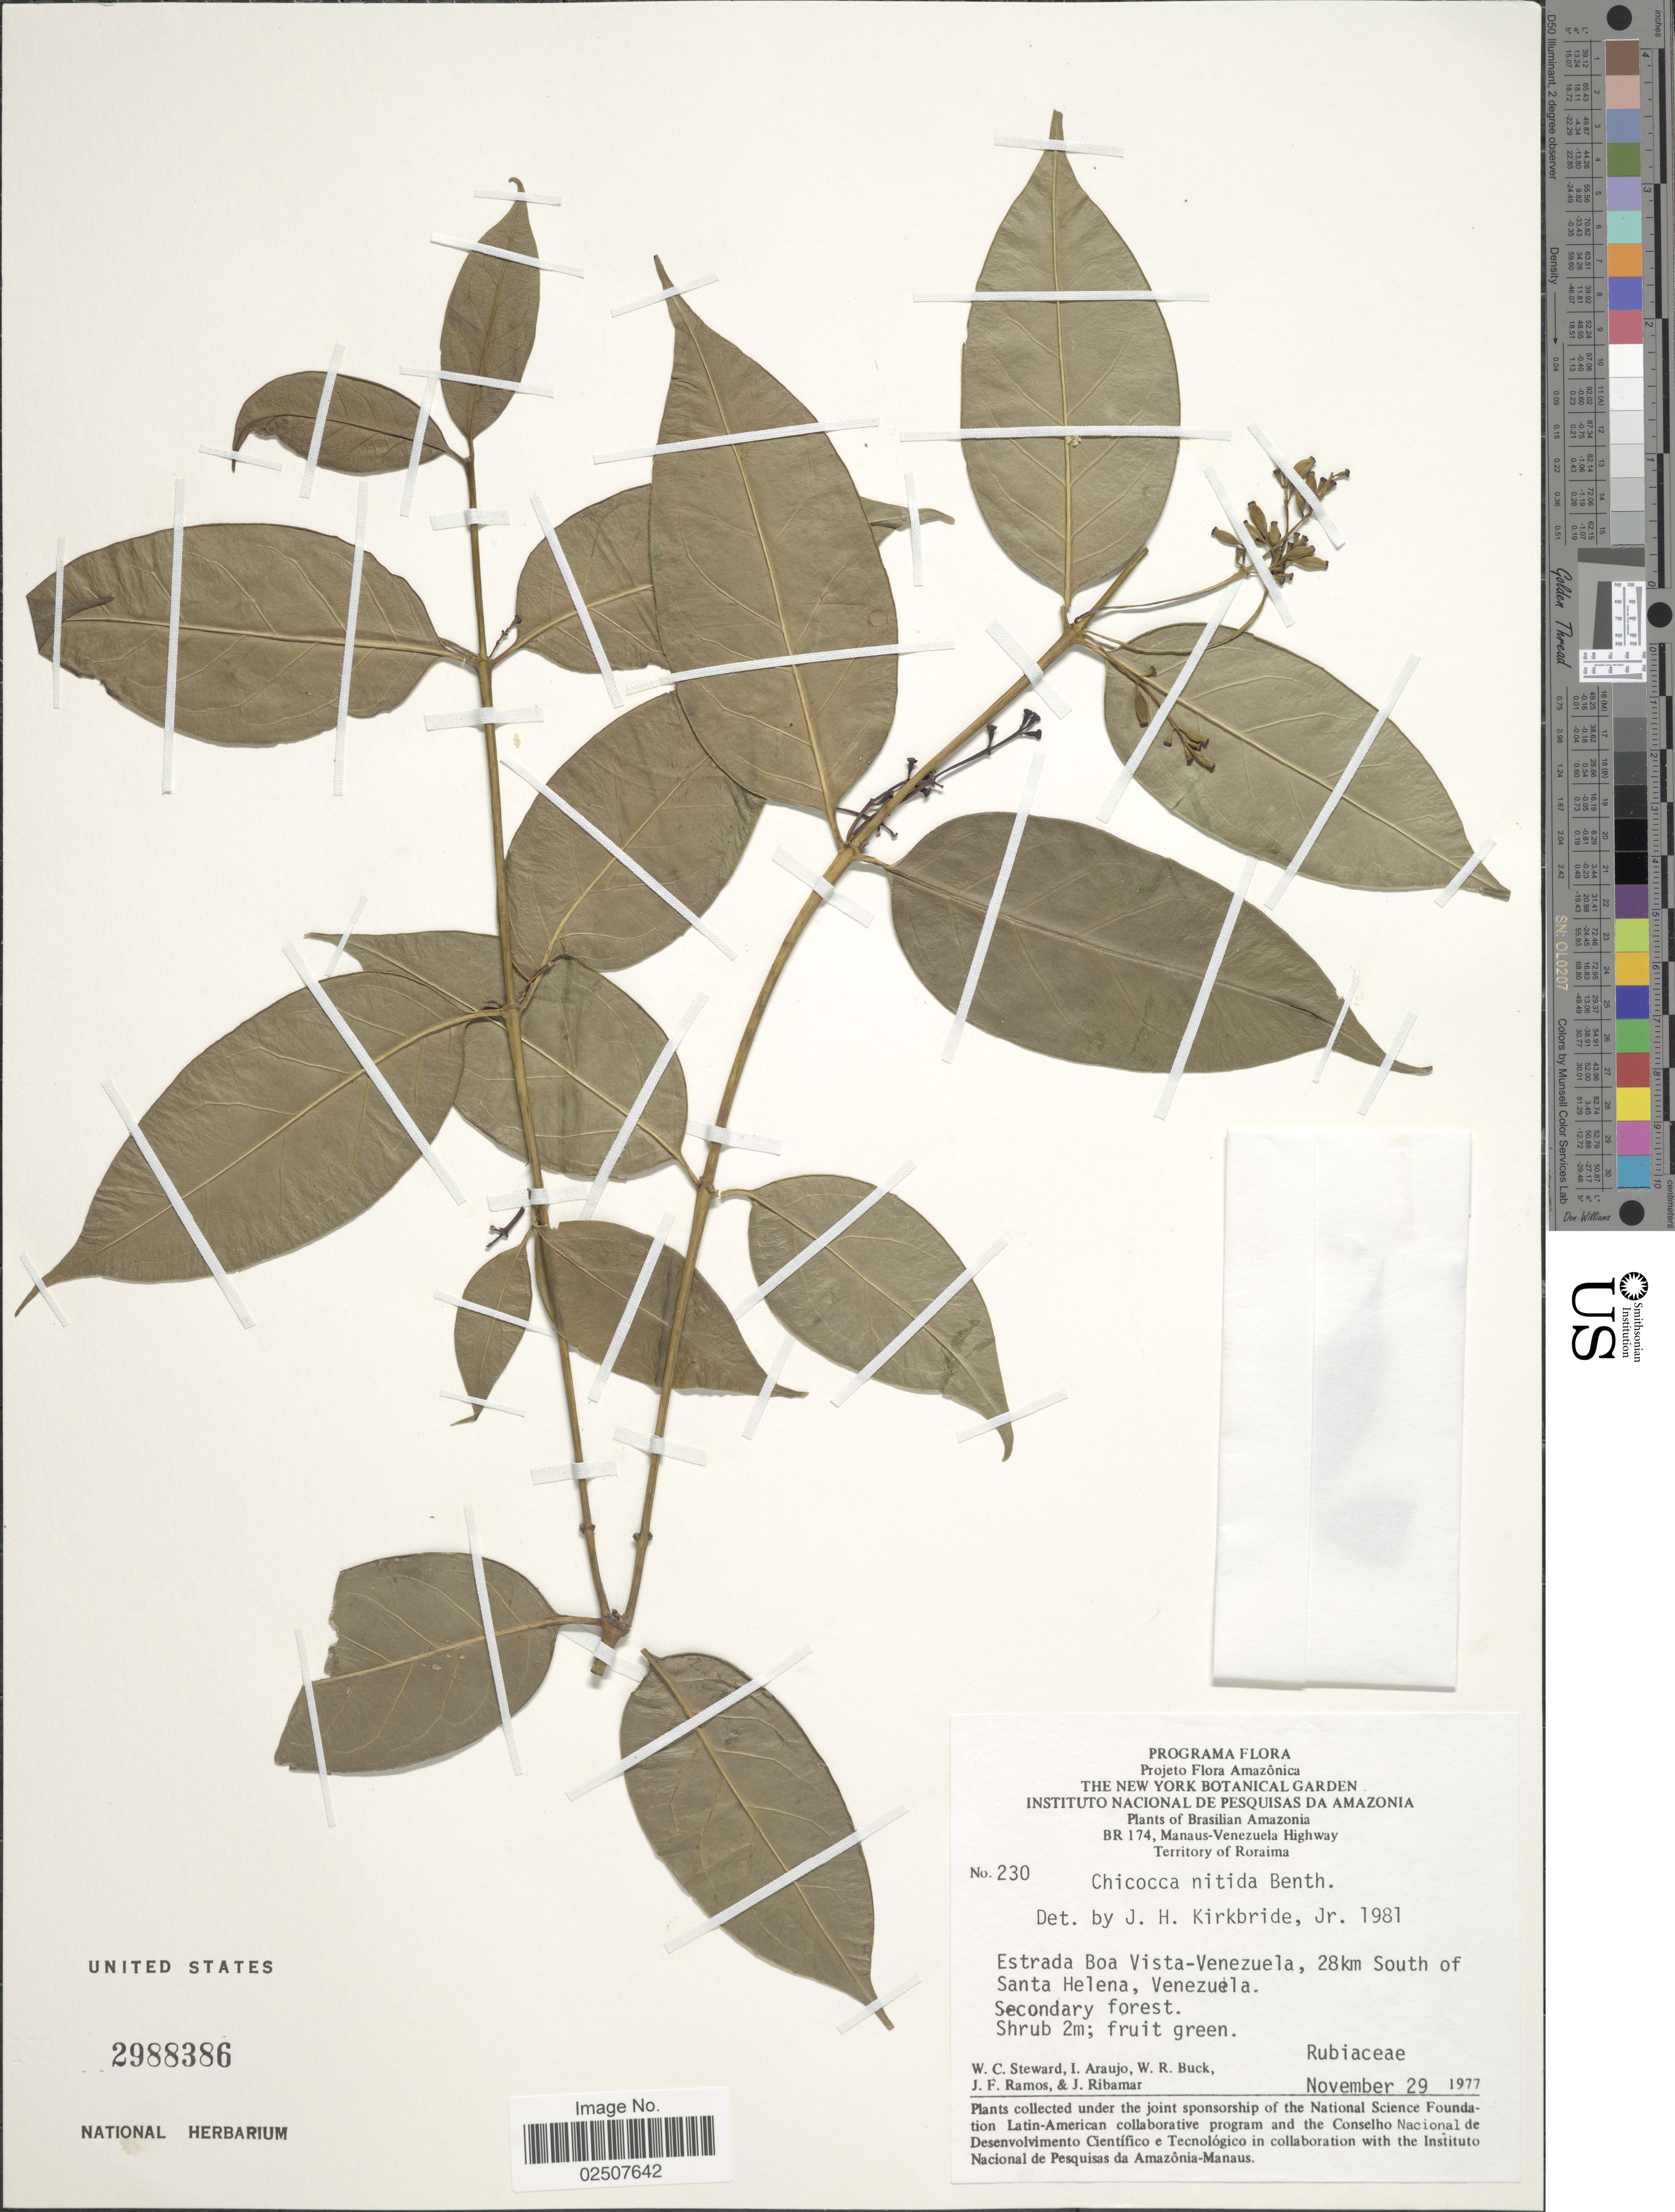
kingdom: Plantae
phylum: Tracheophyta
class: Magnoliopsida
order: Gentianales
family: Rubiaceae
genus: Chiococca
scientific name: Chiococca nitida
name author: Benth.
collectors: W. C. Steward, I. Araujo, W. R. Buck, J. F. Ramos & J. Ribamar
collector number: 230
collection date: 1977-11-29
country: Venezuela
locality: Programa, Brasilian Amazonia, BR 174, Manaus-Venezuela Highway, Estrada Boa Vista-Venezuela, 28km South of Santa Helena, Secondary forest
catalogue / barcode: US 2988386